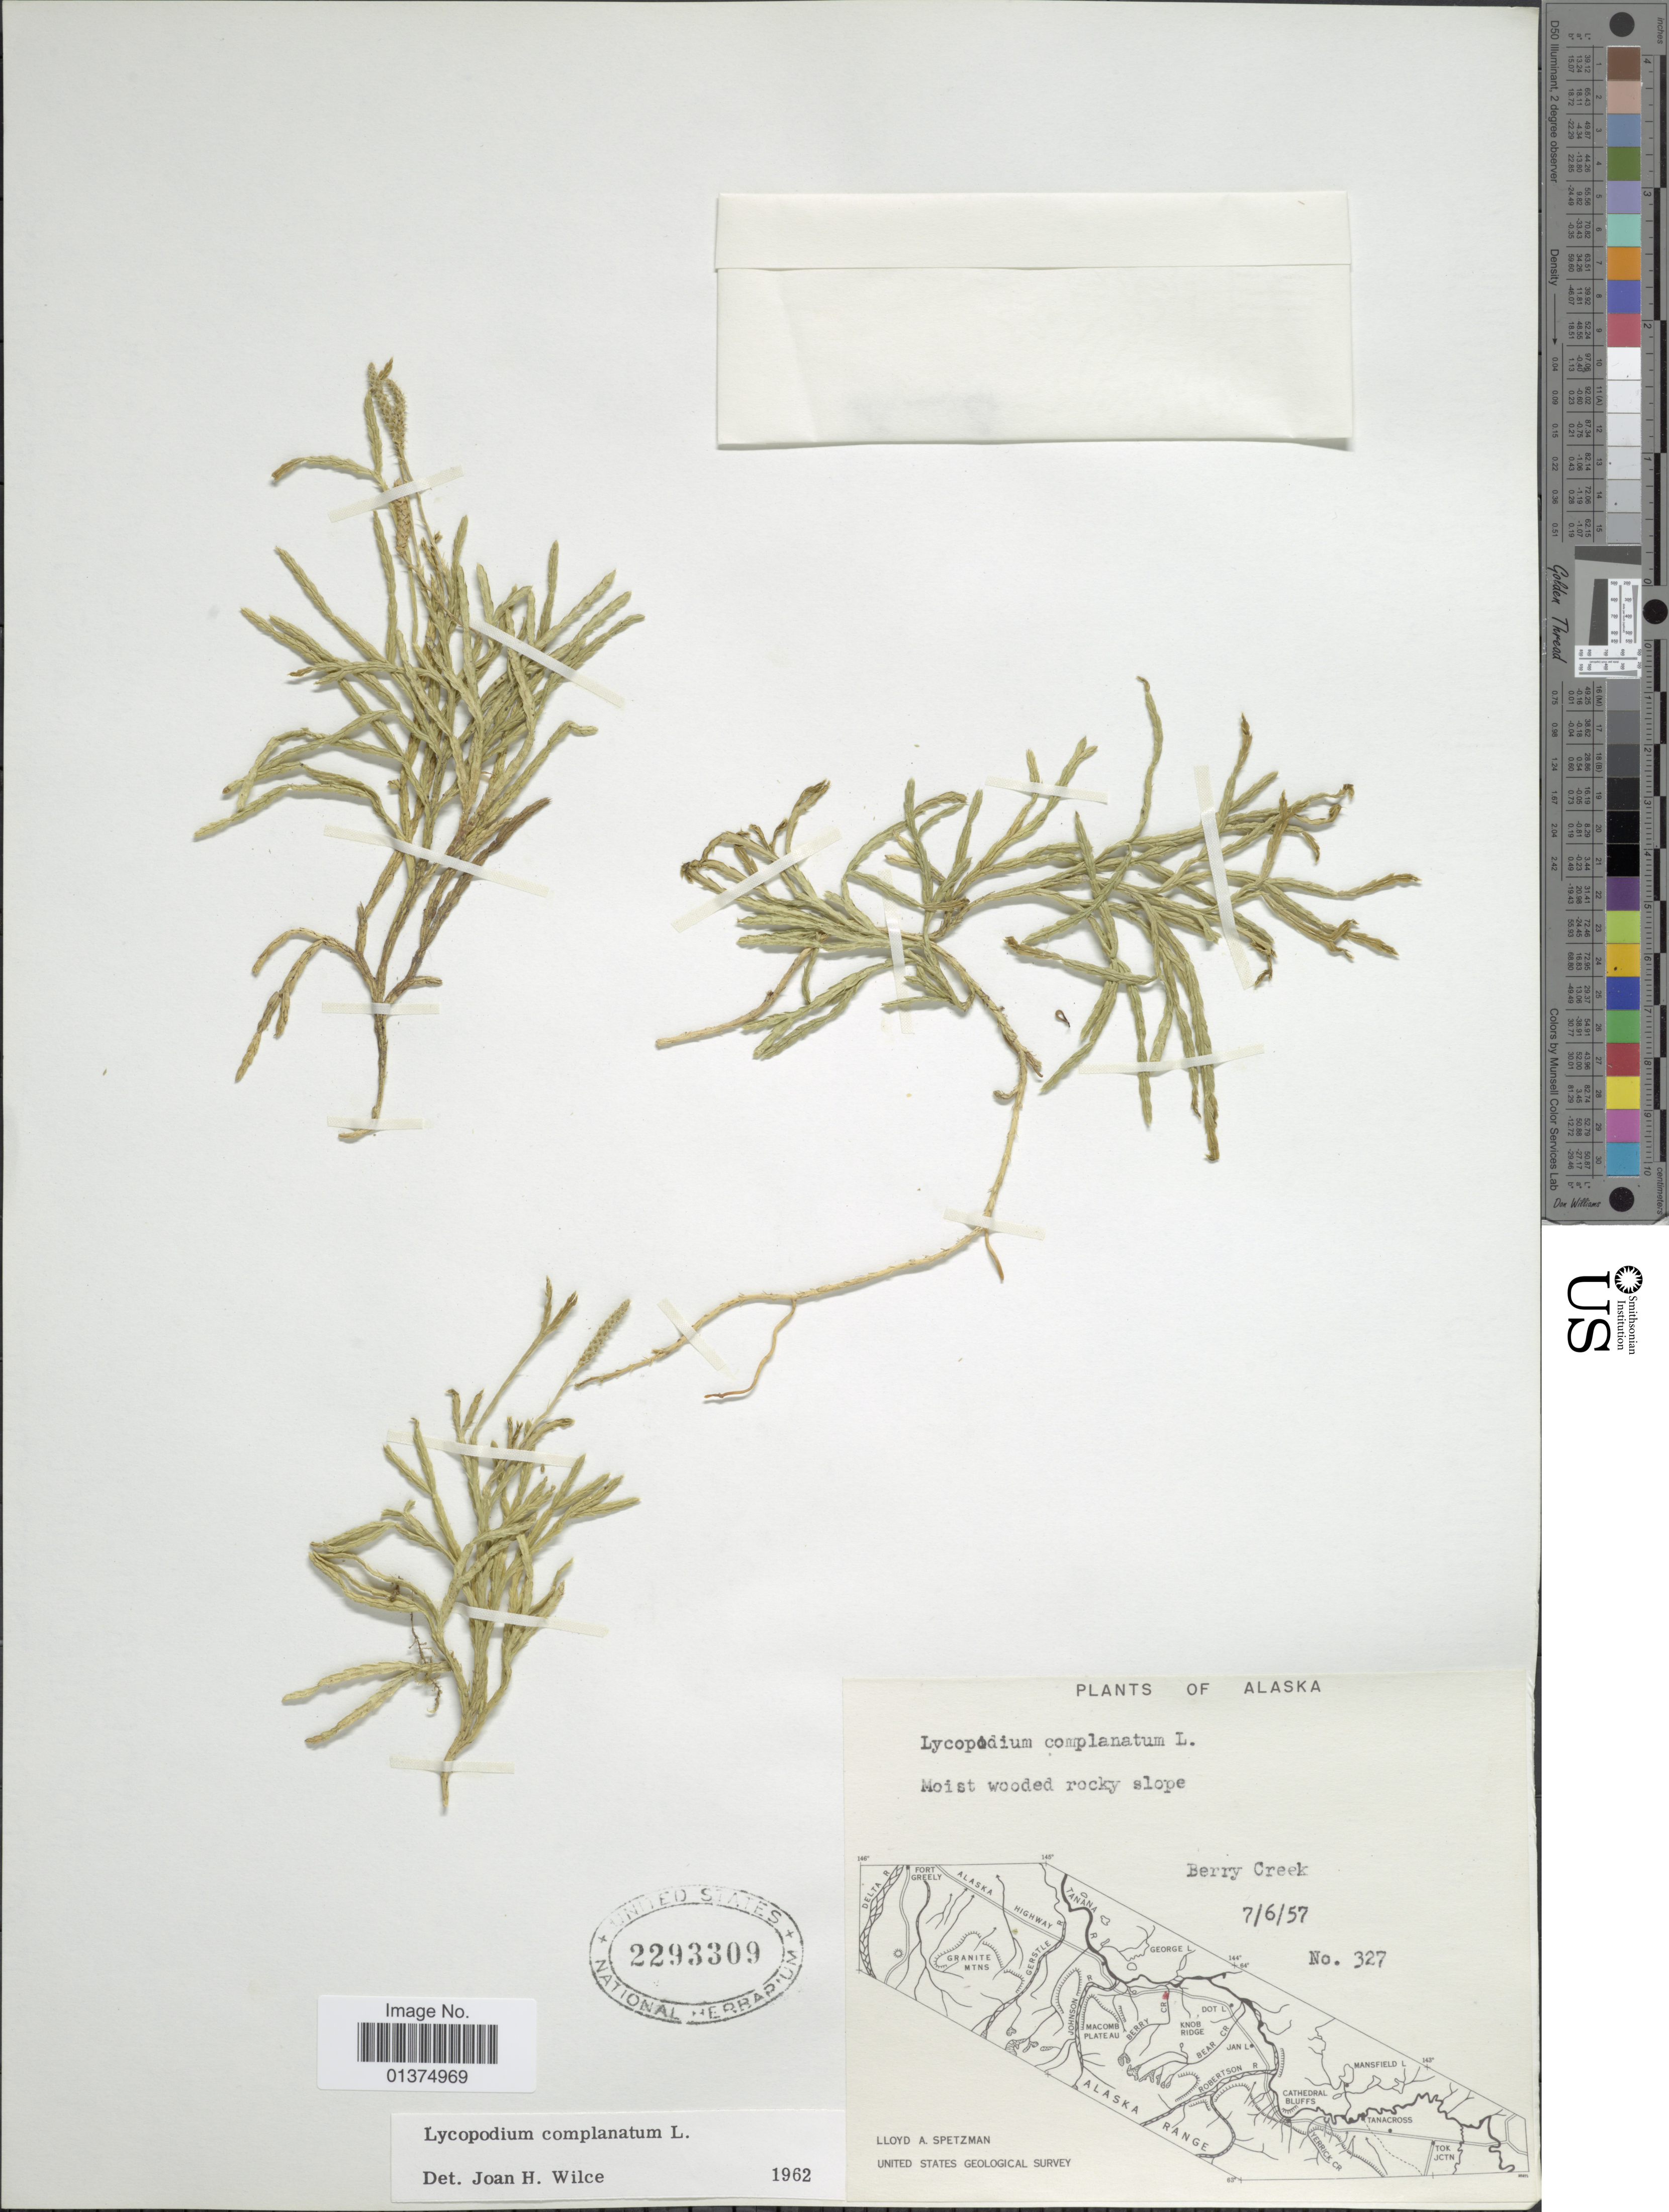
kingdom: Plantae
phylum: Tracheophyta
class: Lycopodiopsida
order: Lycopodiales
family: Lycopodiaceae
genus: Diphasiastrum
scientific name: Diphasiastrum complanatum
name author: (L.) Holub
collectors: L. Spetzman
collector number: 327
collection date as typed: Transcribed d/m/y: 6/7/57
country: United States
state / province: Alaska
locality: Berry Creek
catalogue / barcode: US 2293309